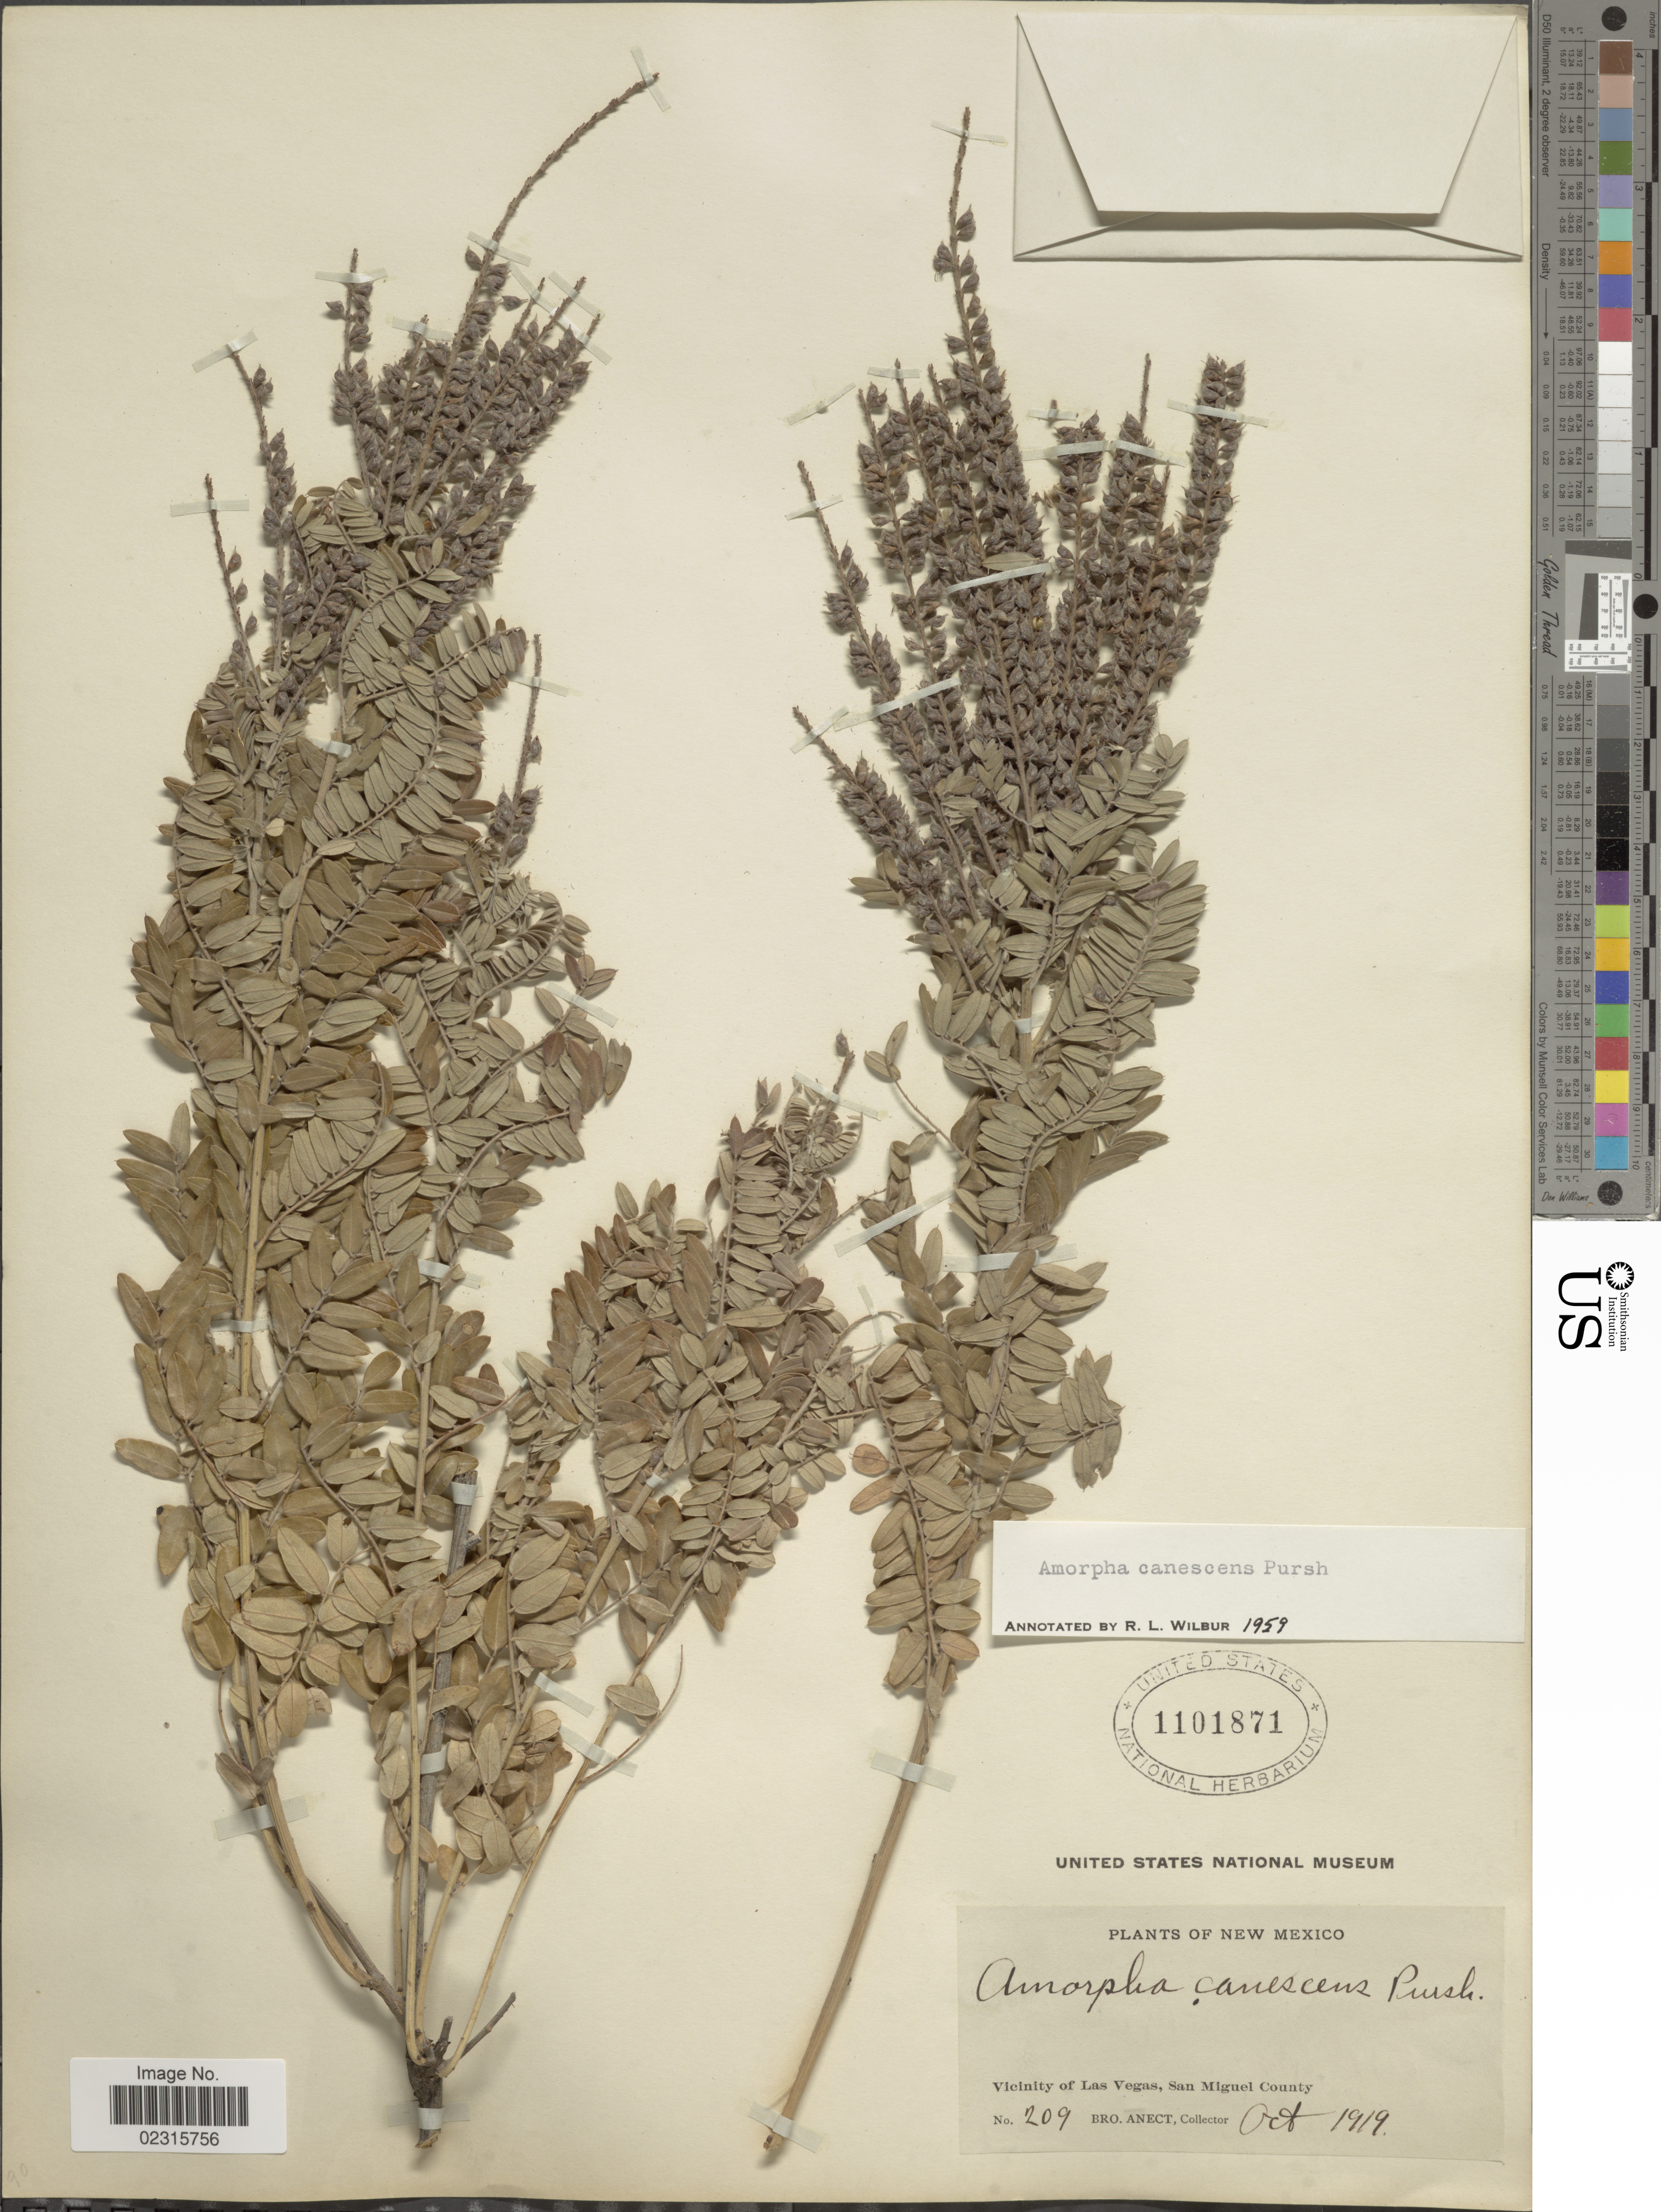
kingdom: Plantae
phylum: Tracheophyta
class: Magnoliopsida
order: Fabales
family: Fabaceae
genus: Amorpha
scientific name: Amorpha canescens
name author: Pursh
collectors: B. Anect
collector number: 209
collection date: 1919-10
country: United States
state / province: New Mexico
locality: Vicinity of Las Vegas, San Miguel County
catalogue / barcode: US 1101871